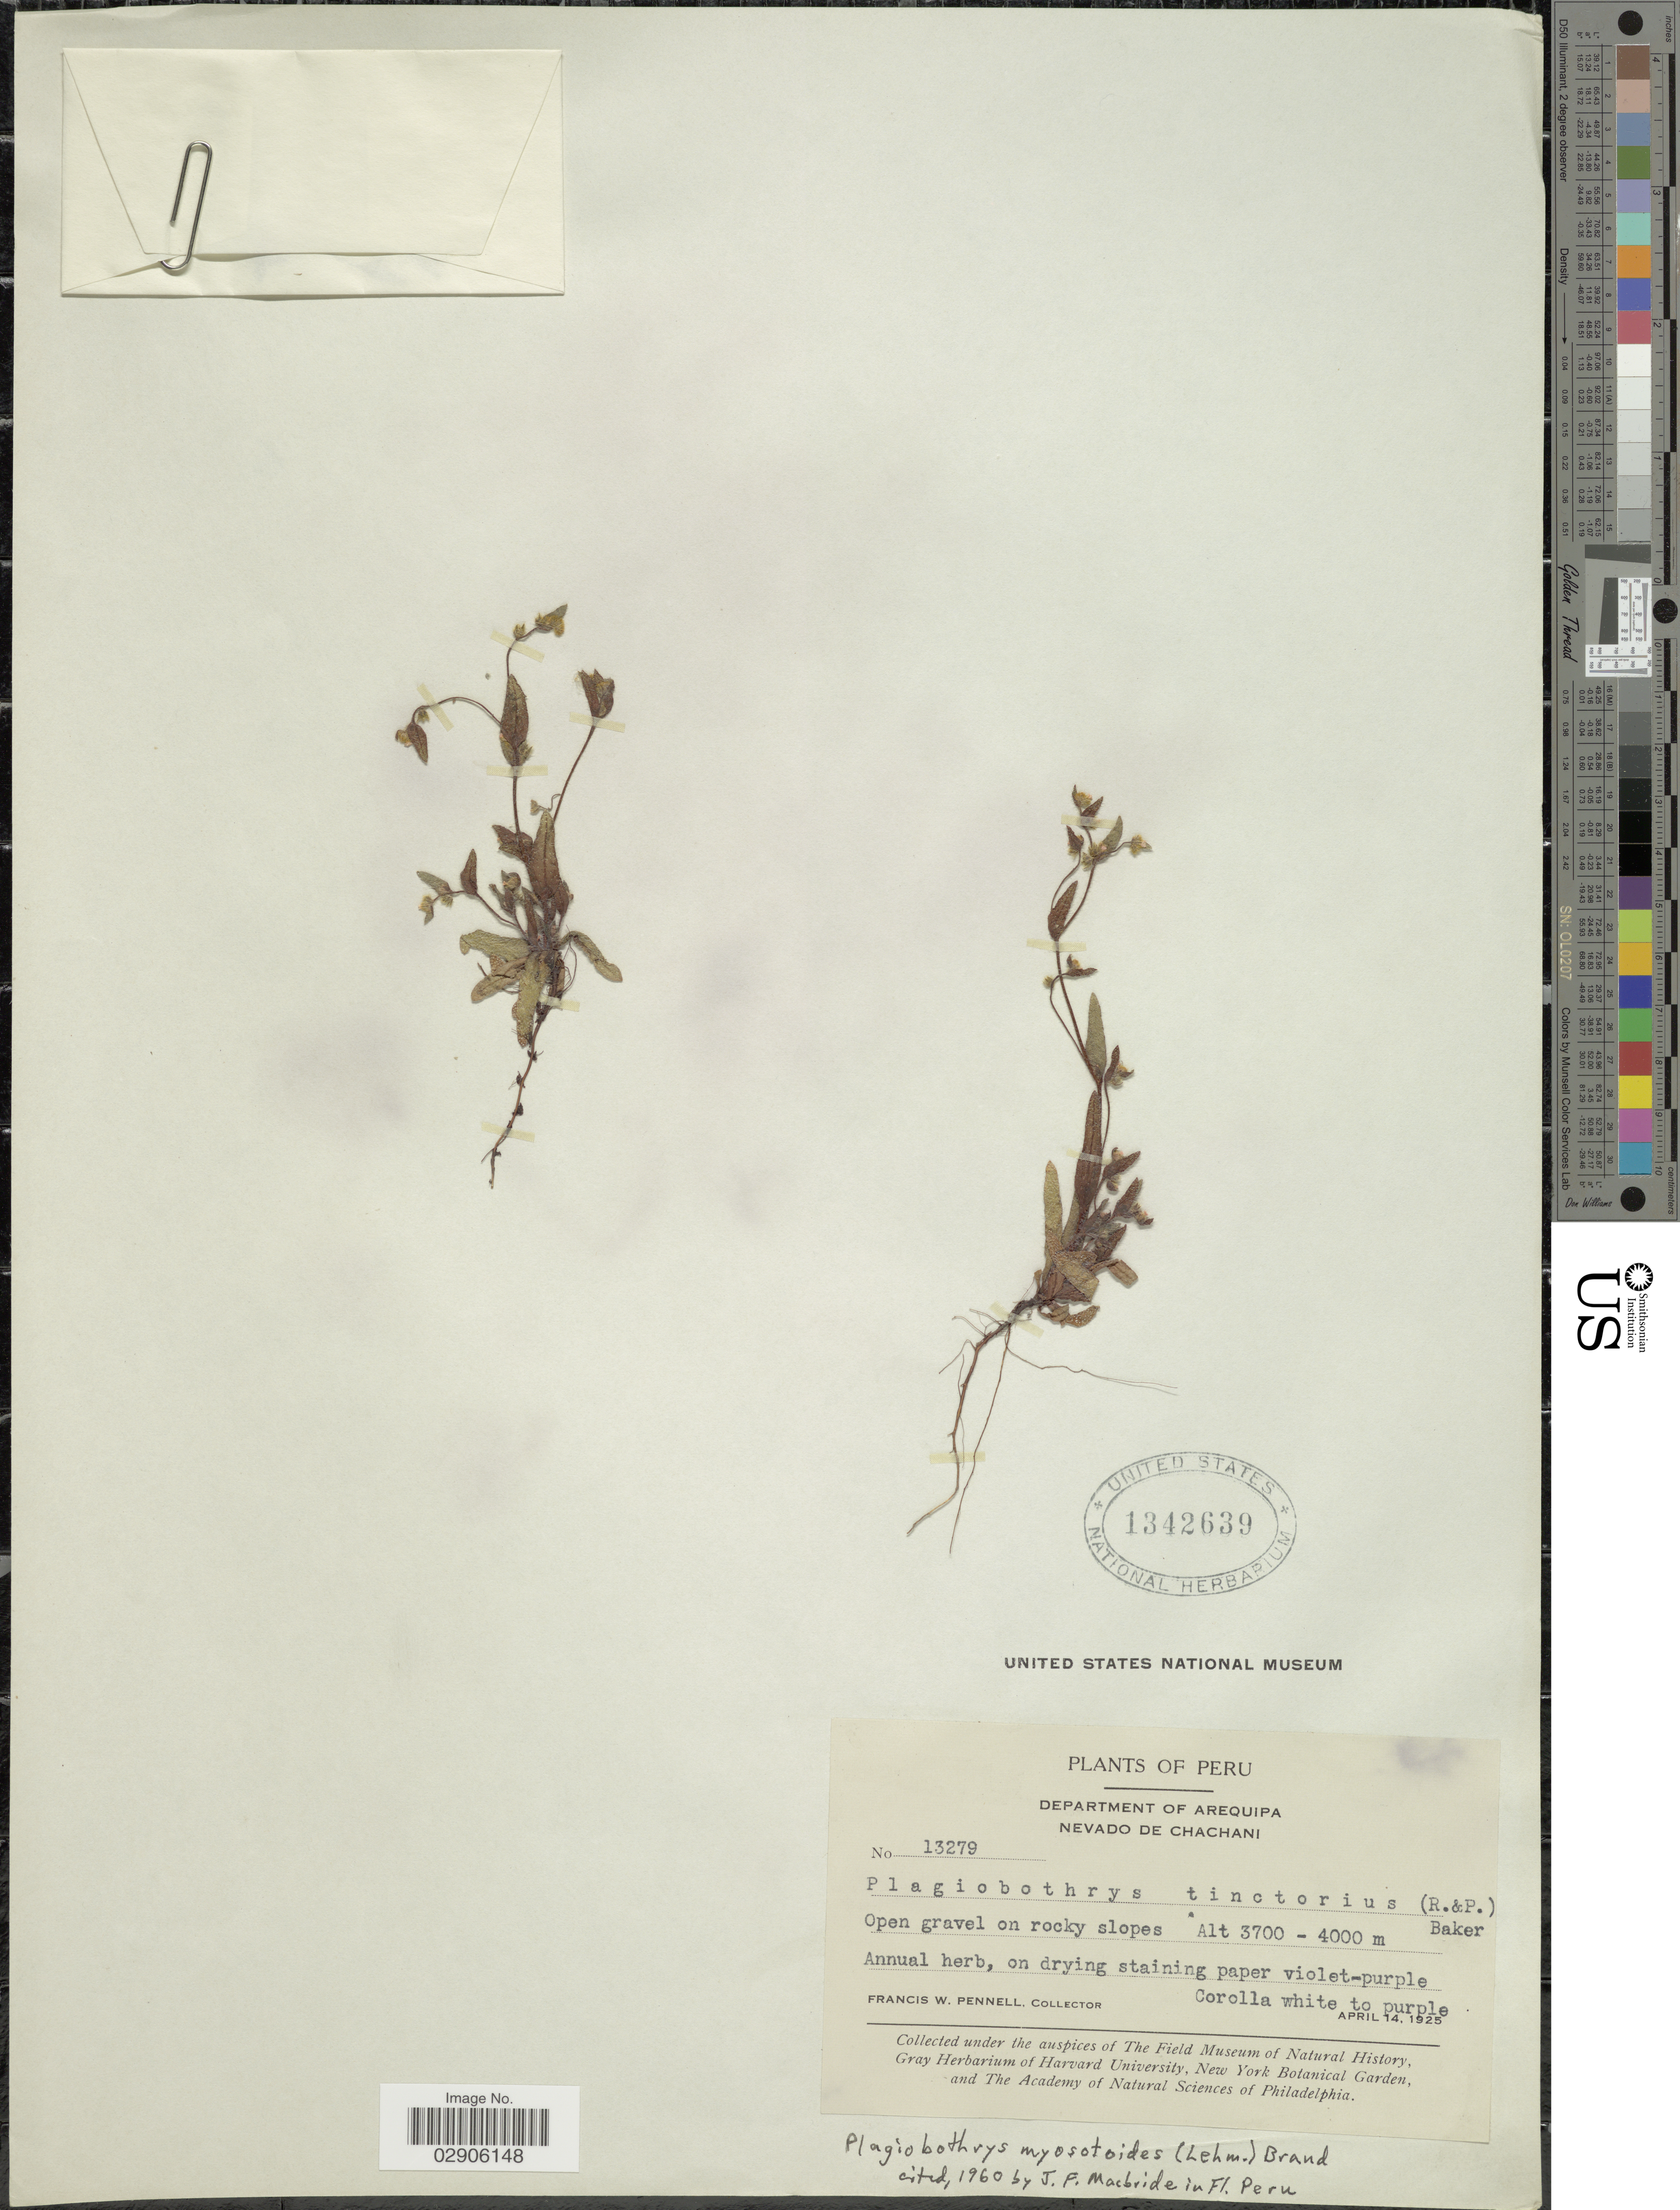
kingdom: Plantae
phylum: Tracheophyta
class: Magnoliopsida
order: Boraginales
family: Boraginaceae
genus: Plagiobothrys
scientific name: Plagiobothrys myosotoides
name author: (Lehm.) Brand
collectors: F. W. Pennell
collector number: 13279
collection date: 1925-04-14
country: Peru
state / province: Arequipa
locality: Department of Arequipa, Nevado De Chachani.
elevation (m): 3700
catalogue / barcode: US 1342639